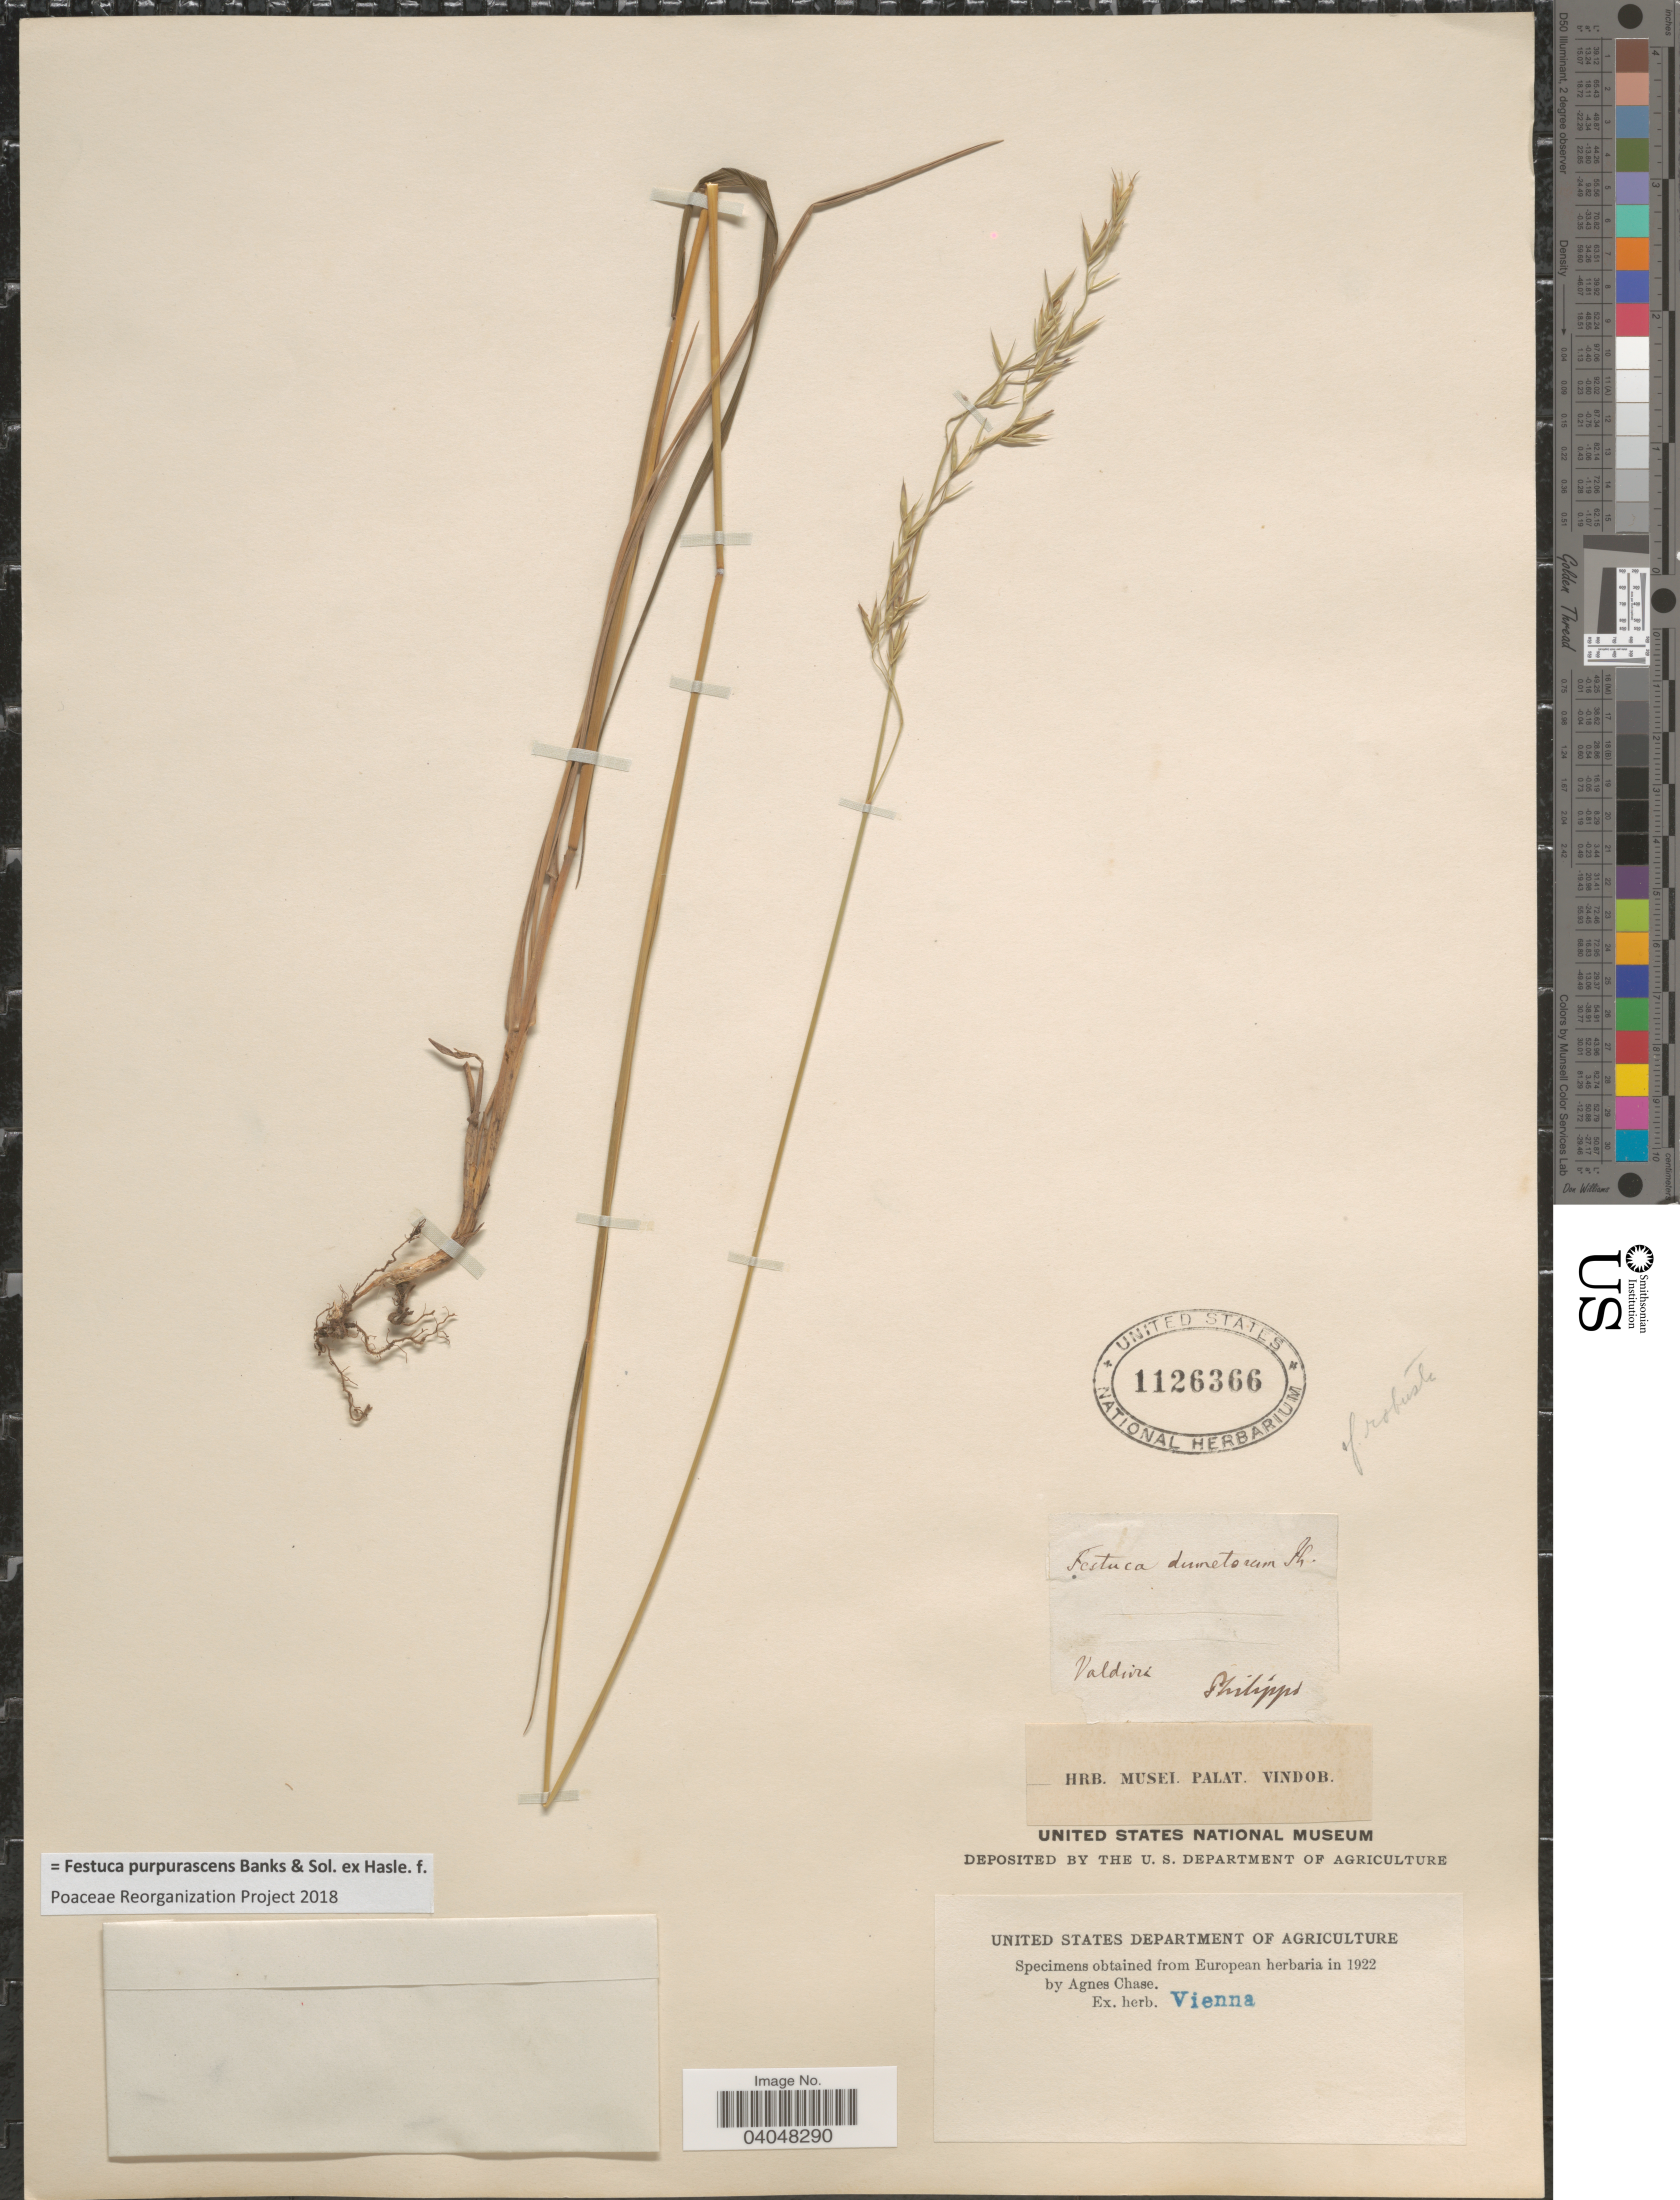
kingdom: Plantae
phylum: Tracheophyta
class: Liliopsida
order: Poales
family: Poaceae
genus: Festuca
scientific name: Festuca purpurascens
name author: Banks & Sol. ex Hook. f.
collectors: -. Philippi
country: Chile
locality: Valdivia.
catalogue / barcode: US 1126366